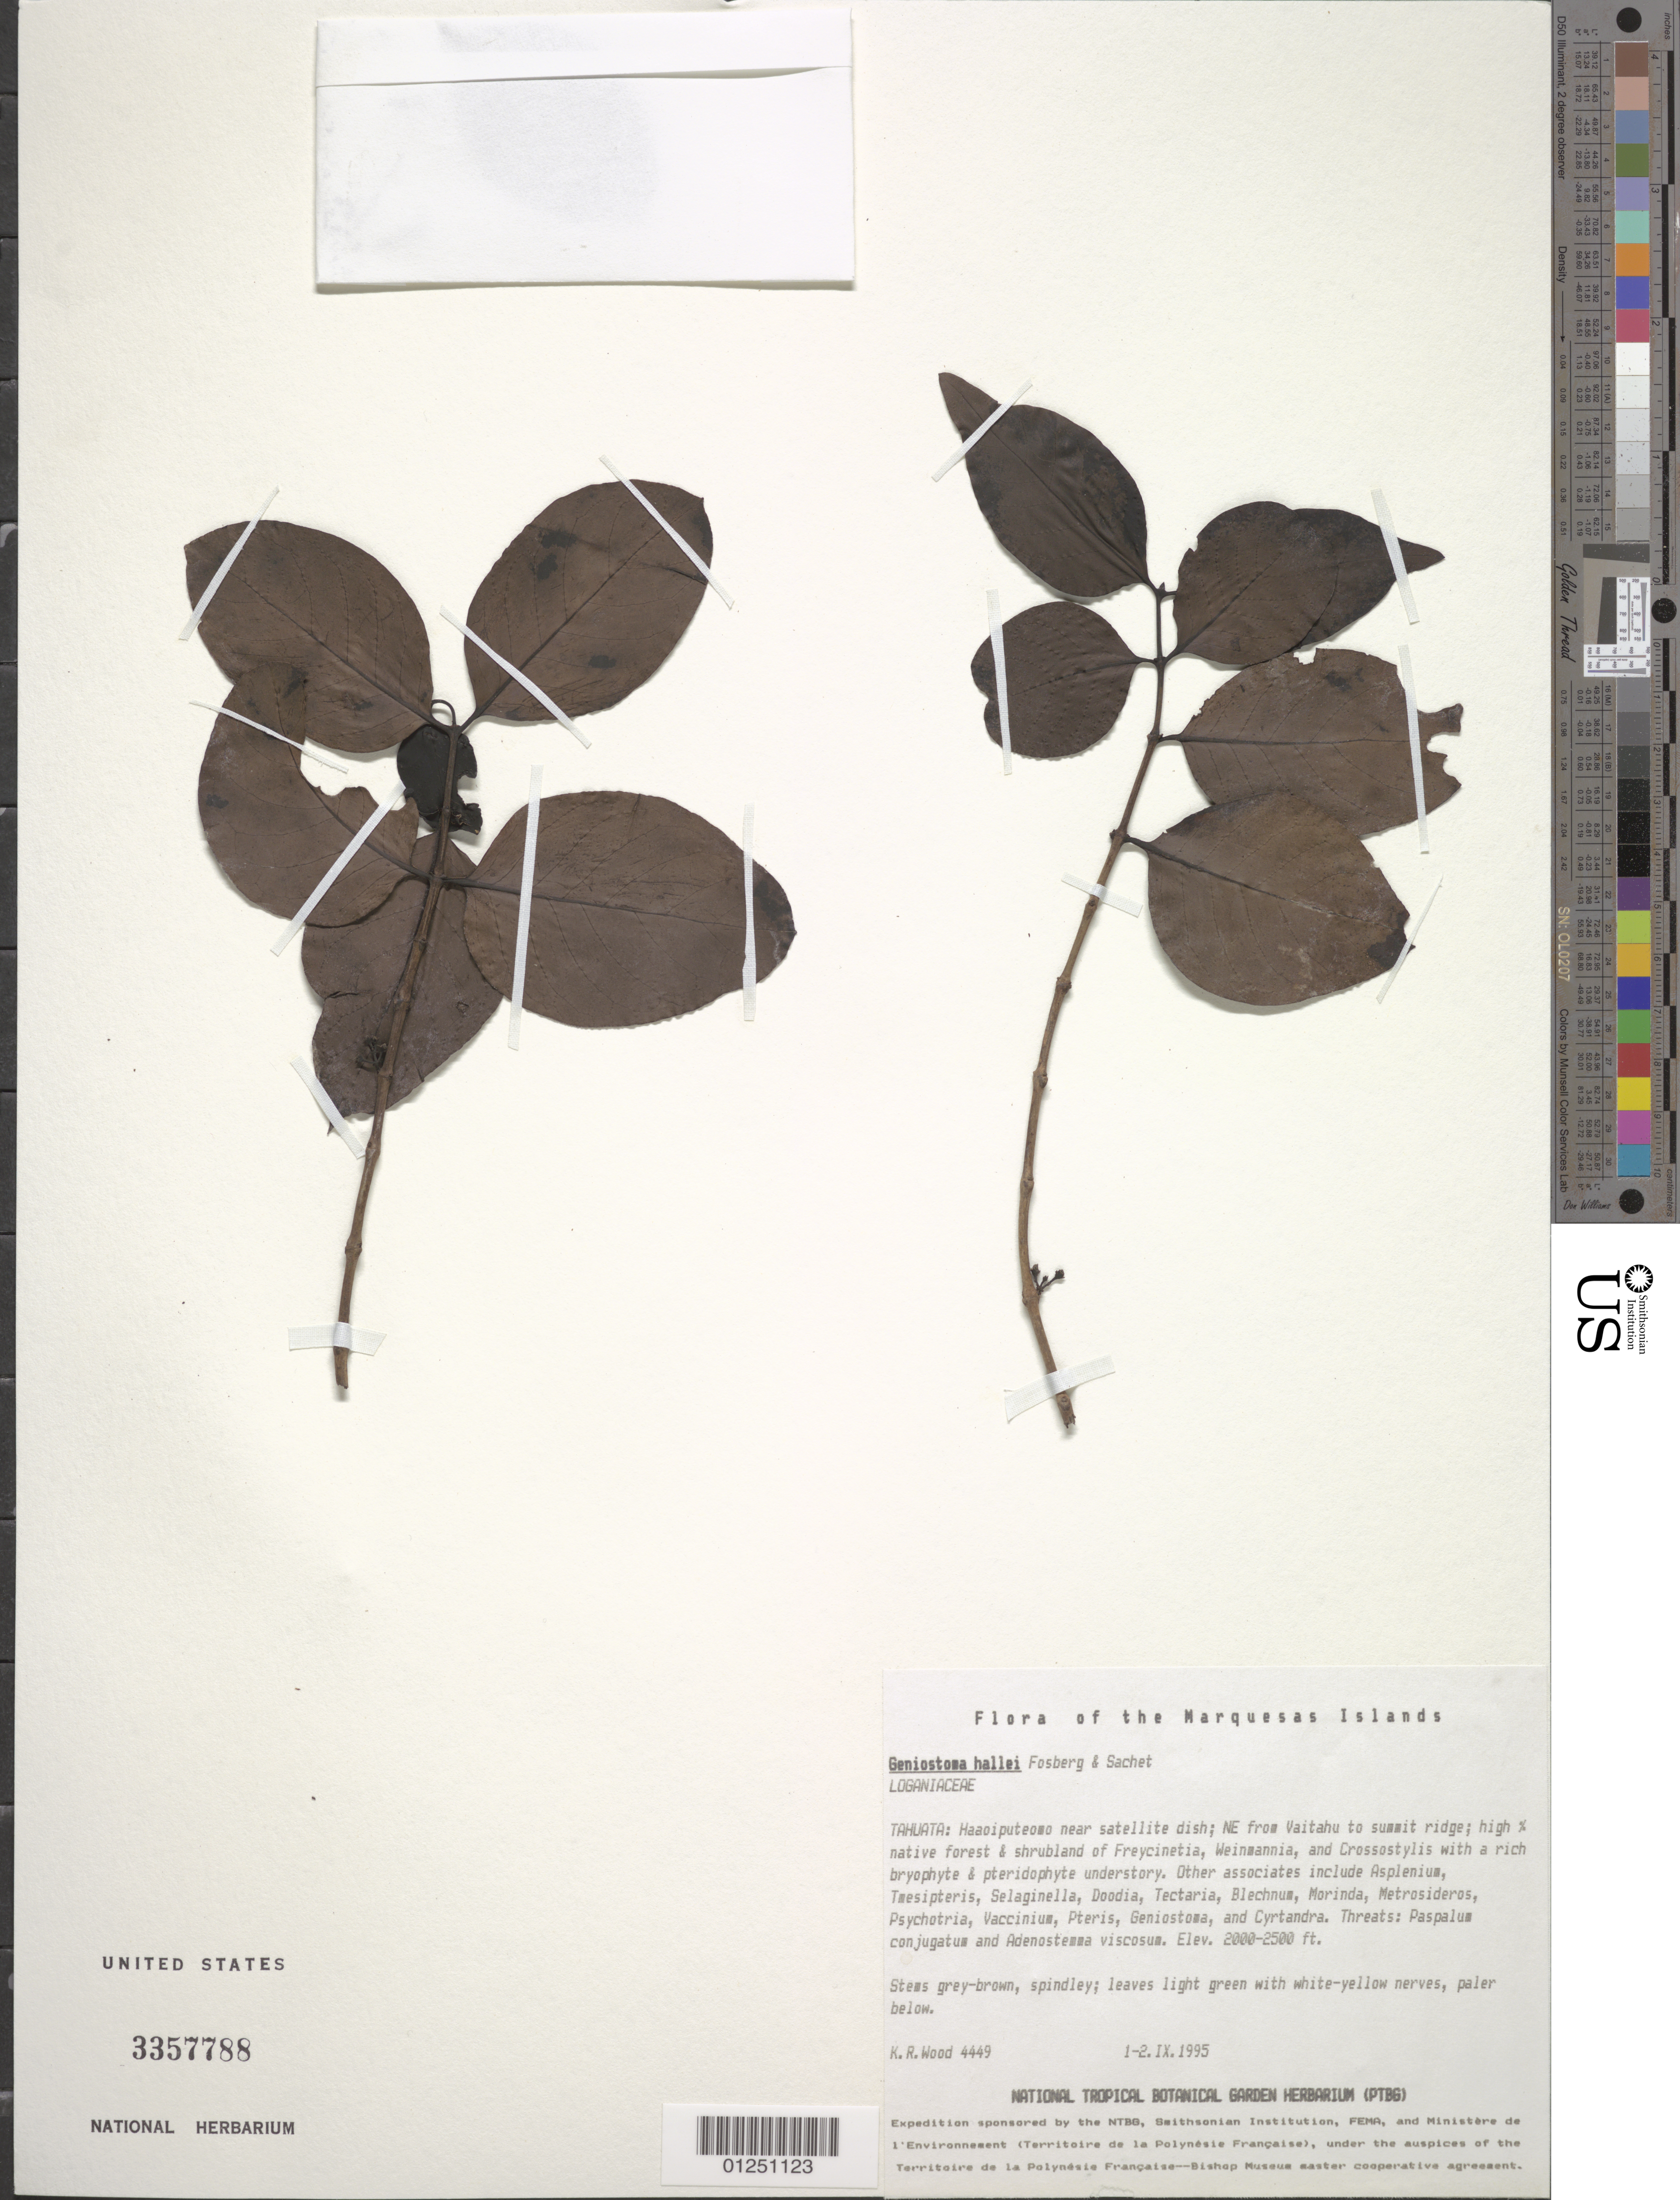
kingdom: Plantae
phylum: Tracheophyta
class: Magnoliopsida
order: Gentianales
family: Loganiaceae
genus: Geniostoma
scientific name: Geniostoma hallei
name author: Fosberg & Sachet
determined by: Lorence, David H., (PTBG), National Tropical Botanical Garden (UNITED STATES)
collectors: K. R. Wood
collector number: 4449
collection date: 1995-09-01/1995-09-02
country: French Polynesia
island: Tahuata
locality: Haaoiputeoma, near satelite dish, NE from Vaitahu to summit ridge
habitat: Freycinetia-Weinmannia w/ Crossostylis; high % native forest & shrubland w/ rich bryophyte & pteridophyte understory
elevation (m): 610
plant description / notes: Paspalum conjugatum, Adenostemma viscosum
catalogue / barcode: US 3357788